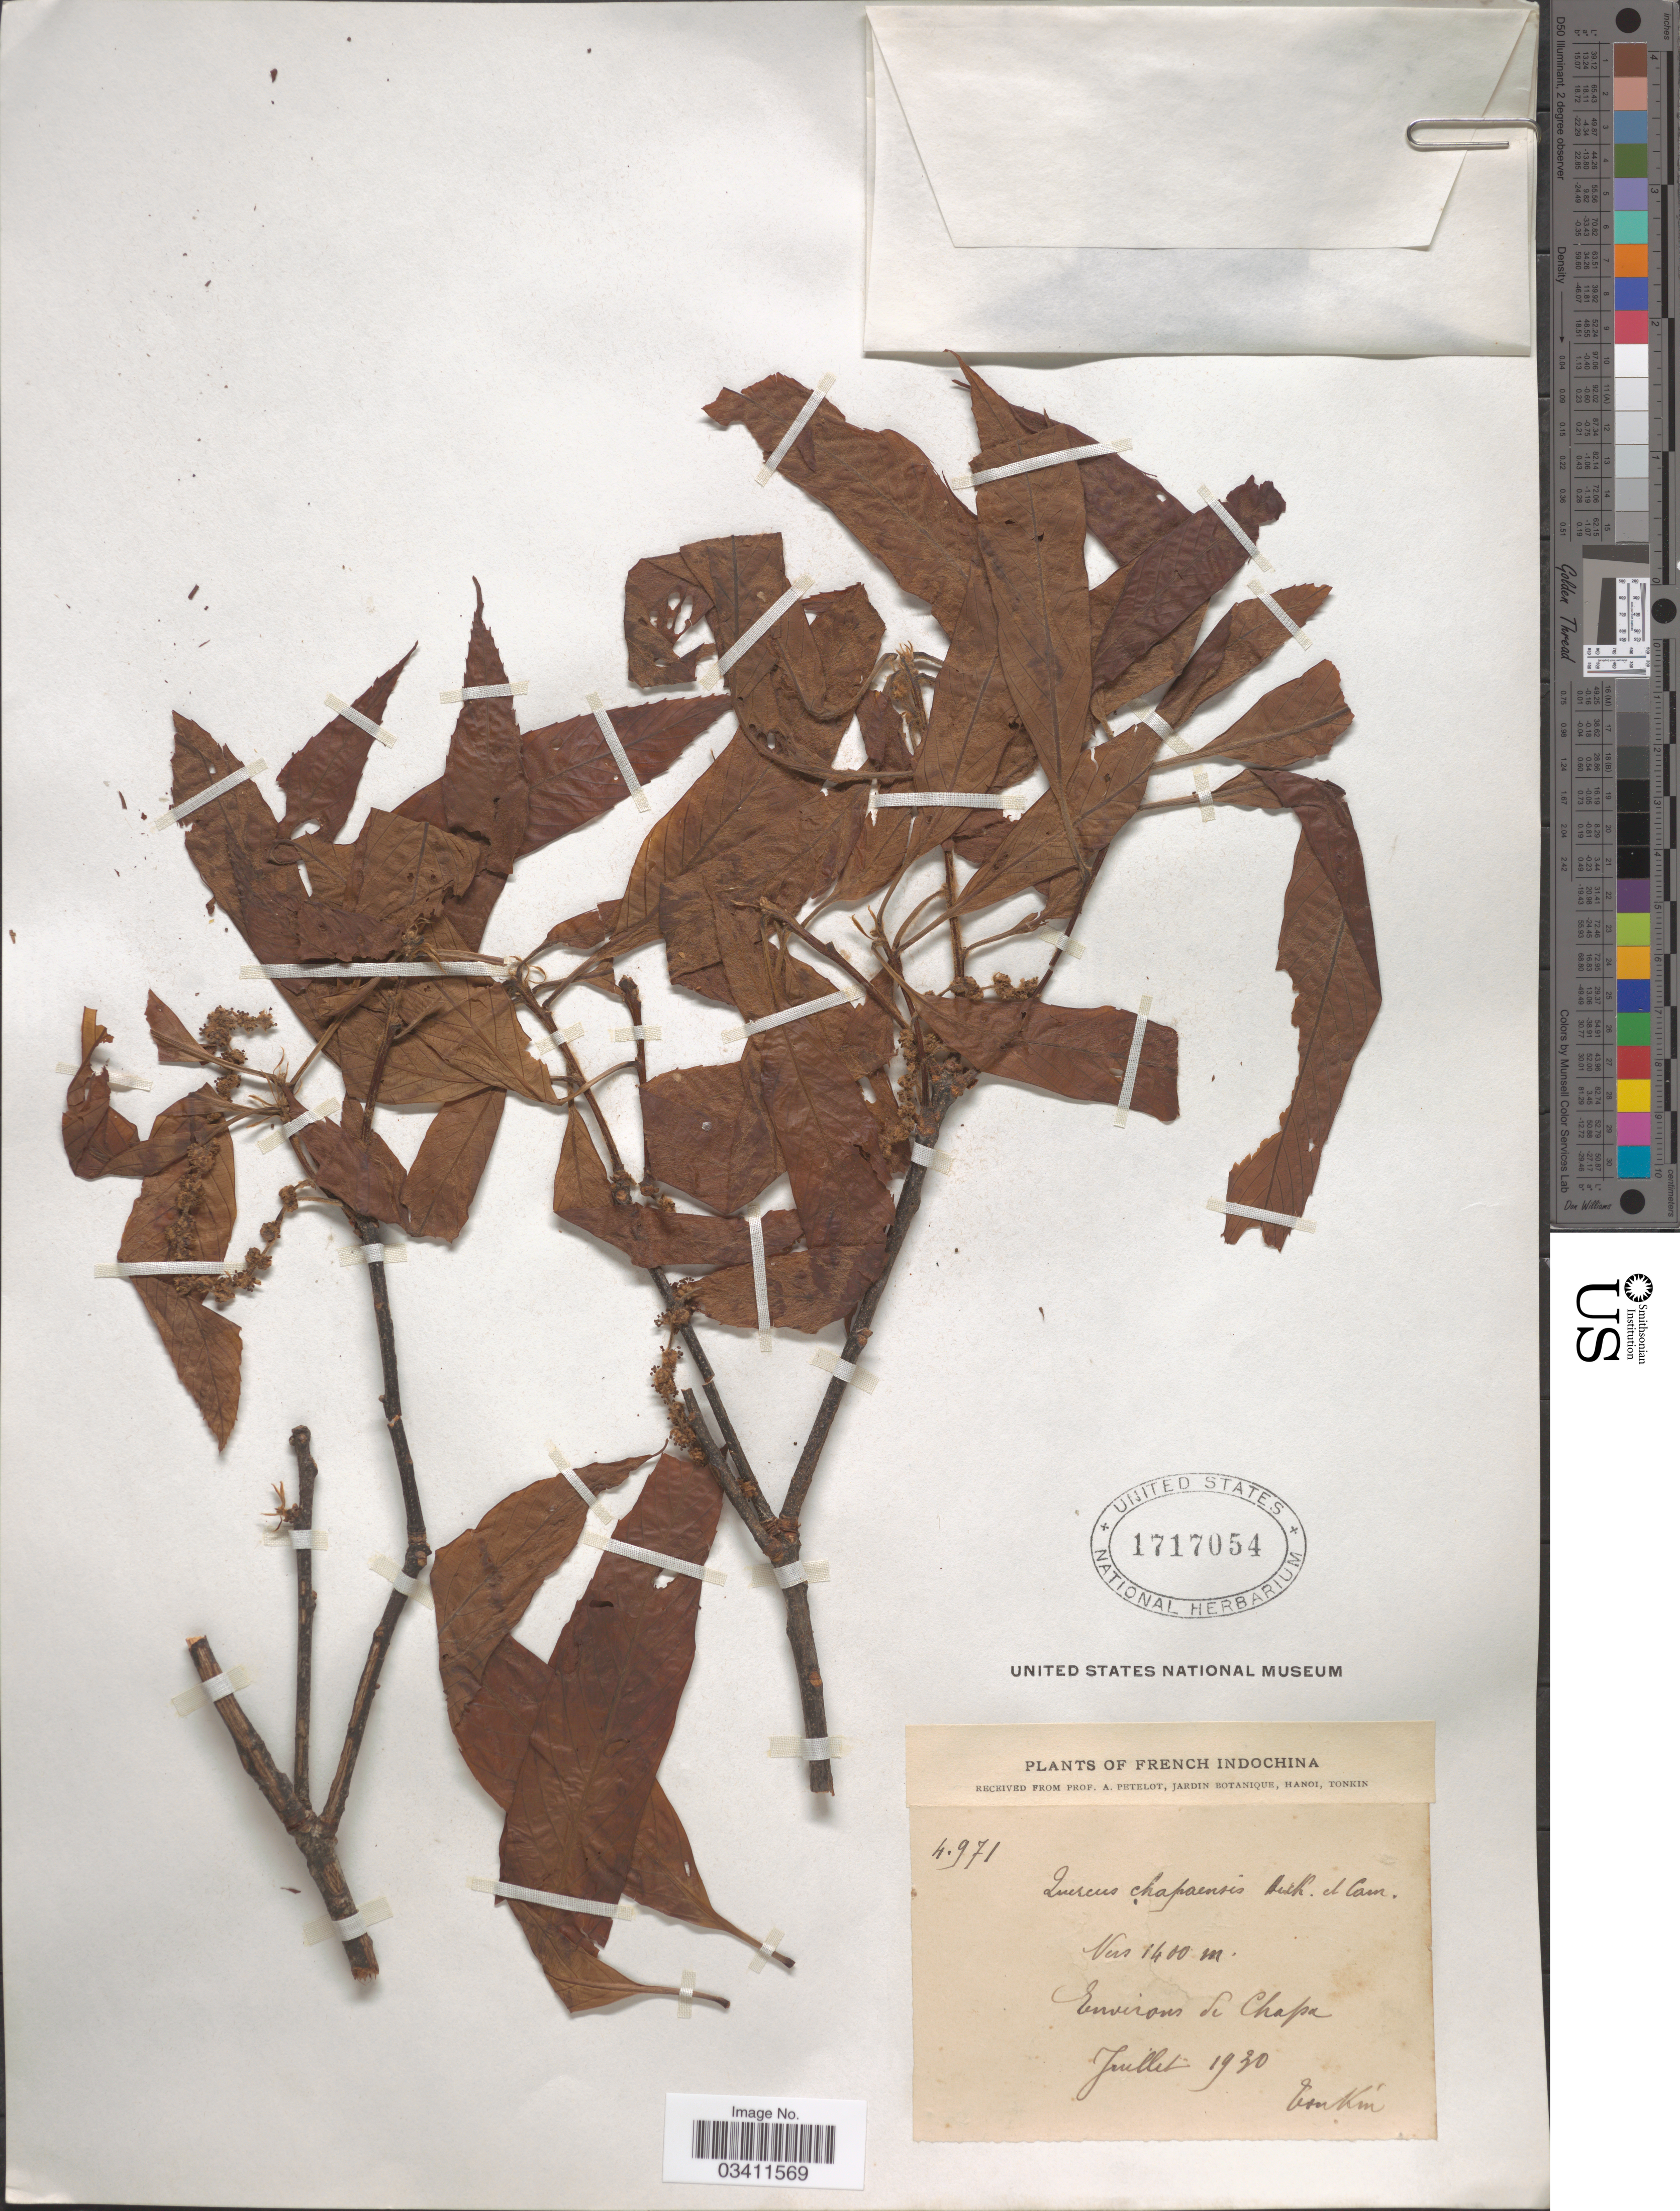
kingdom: Plantae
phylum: Tracheophyta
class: Magnoliopsida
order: Fagales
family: Fagaceae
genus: Quercus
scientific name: Quercus chapensis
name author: Hickel & A. Camus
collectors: P. A. Pételot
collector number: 4971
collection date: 1930-07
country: Vietnam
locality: French Indochina. Environs de Chapa.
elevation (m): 1400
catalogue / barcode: US 1717054